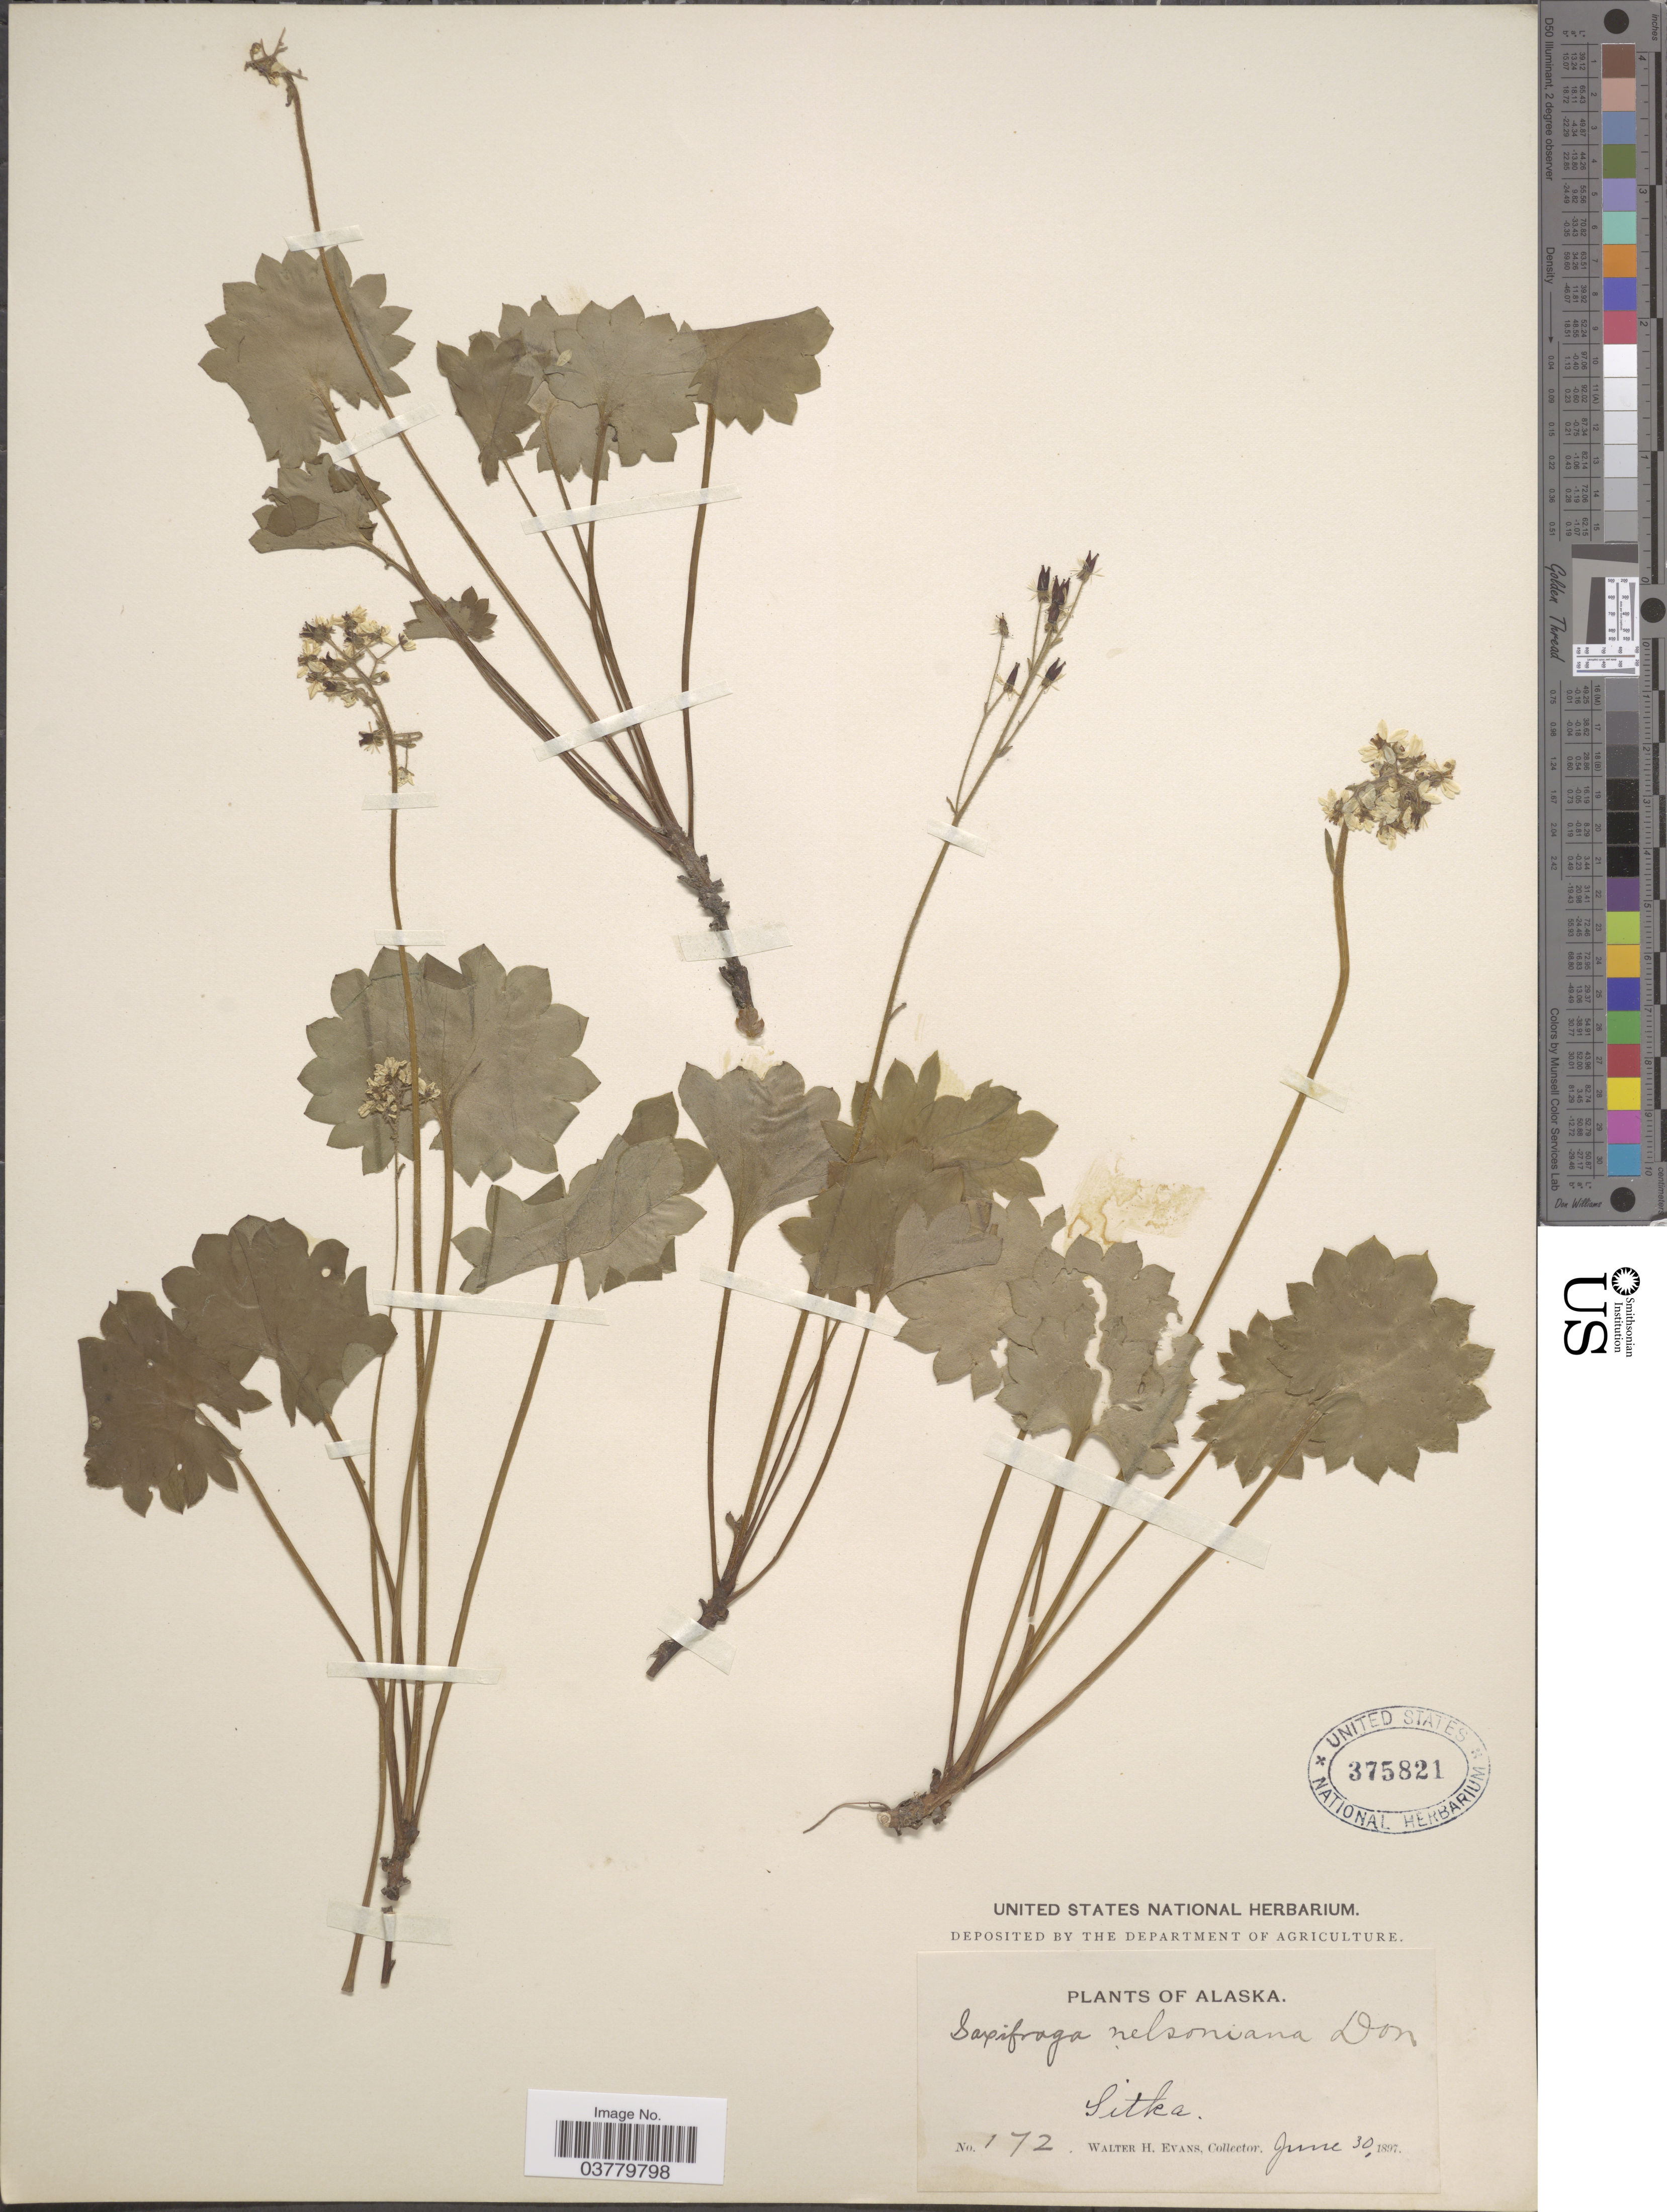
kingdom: Plantae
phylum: Tracheophyta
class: Magnoliopsida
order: Saxifragales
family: Saxifragaceae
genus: Micranthes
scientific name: Micranthes nelsoniana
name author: (D. Don) Small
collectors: W. H. Evans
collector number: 172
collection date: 1897-06-30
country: United States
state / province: Alaska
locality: Sitka.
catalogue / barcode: US 375821